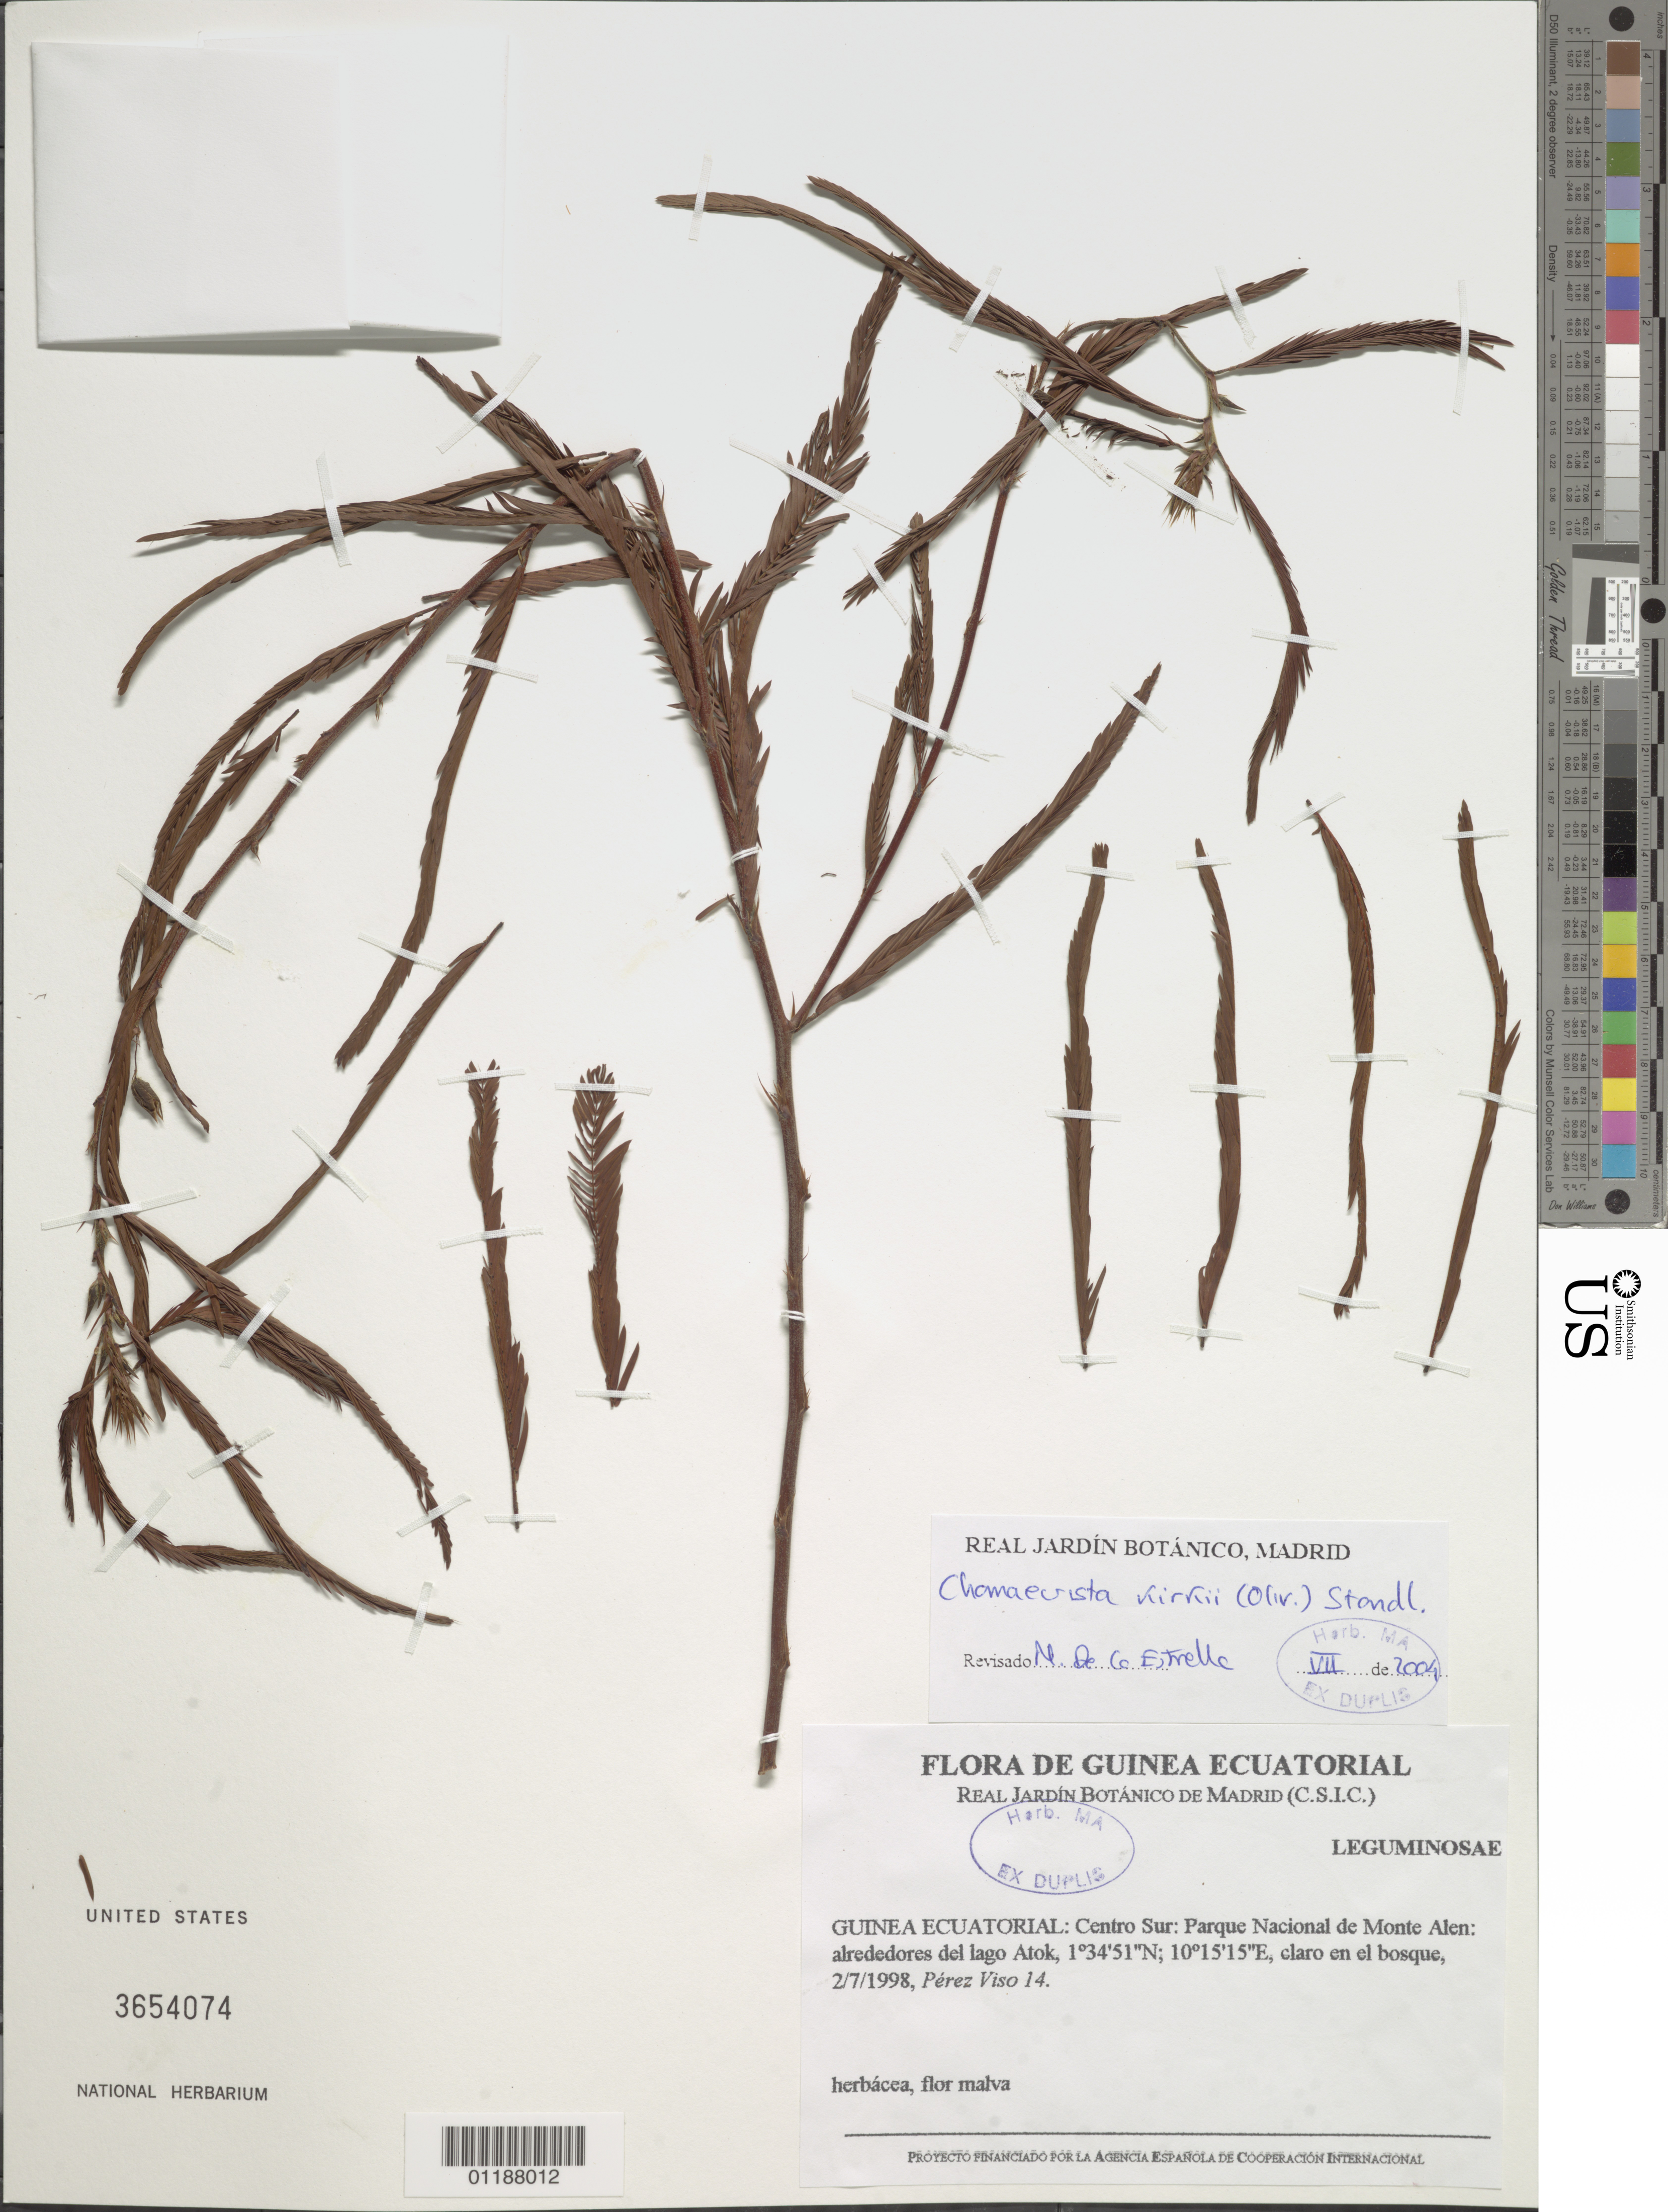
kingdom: Plantae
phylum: Tracheophyta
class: Magnoliopsida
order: Fabales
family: Fabaceae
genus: Chamaecrista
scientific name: Chamaecrista kirkii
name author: (Oliv.) Standl.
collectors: R. Perez Viso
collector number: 14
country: Equatorial Guinea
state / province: Centro Sur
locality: Parque Nacional de Monte Alen, alrededores del lago Atok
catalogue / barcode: US 3654074